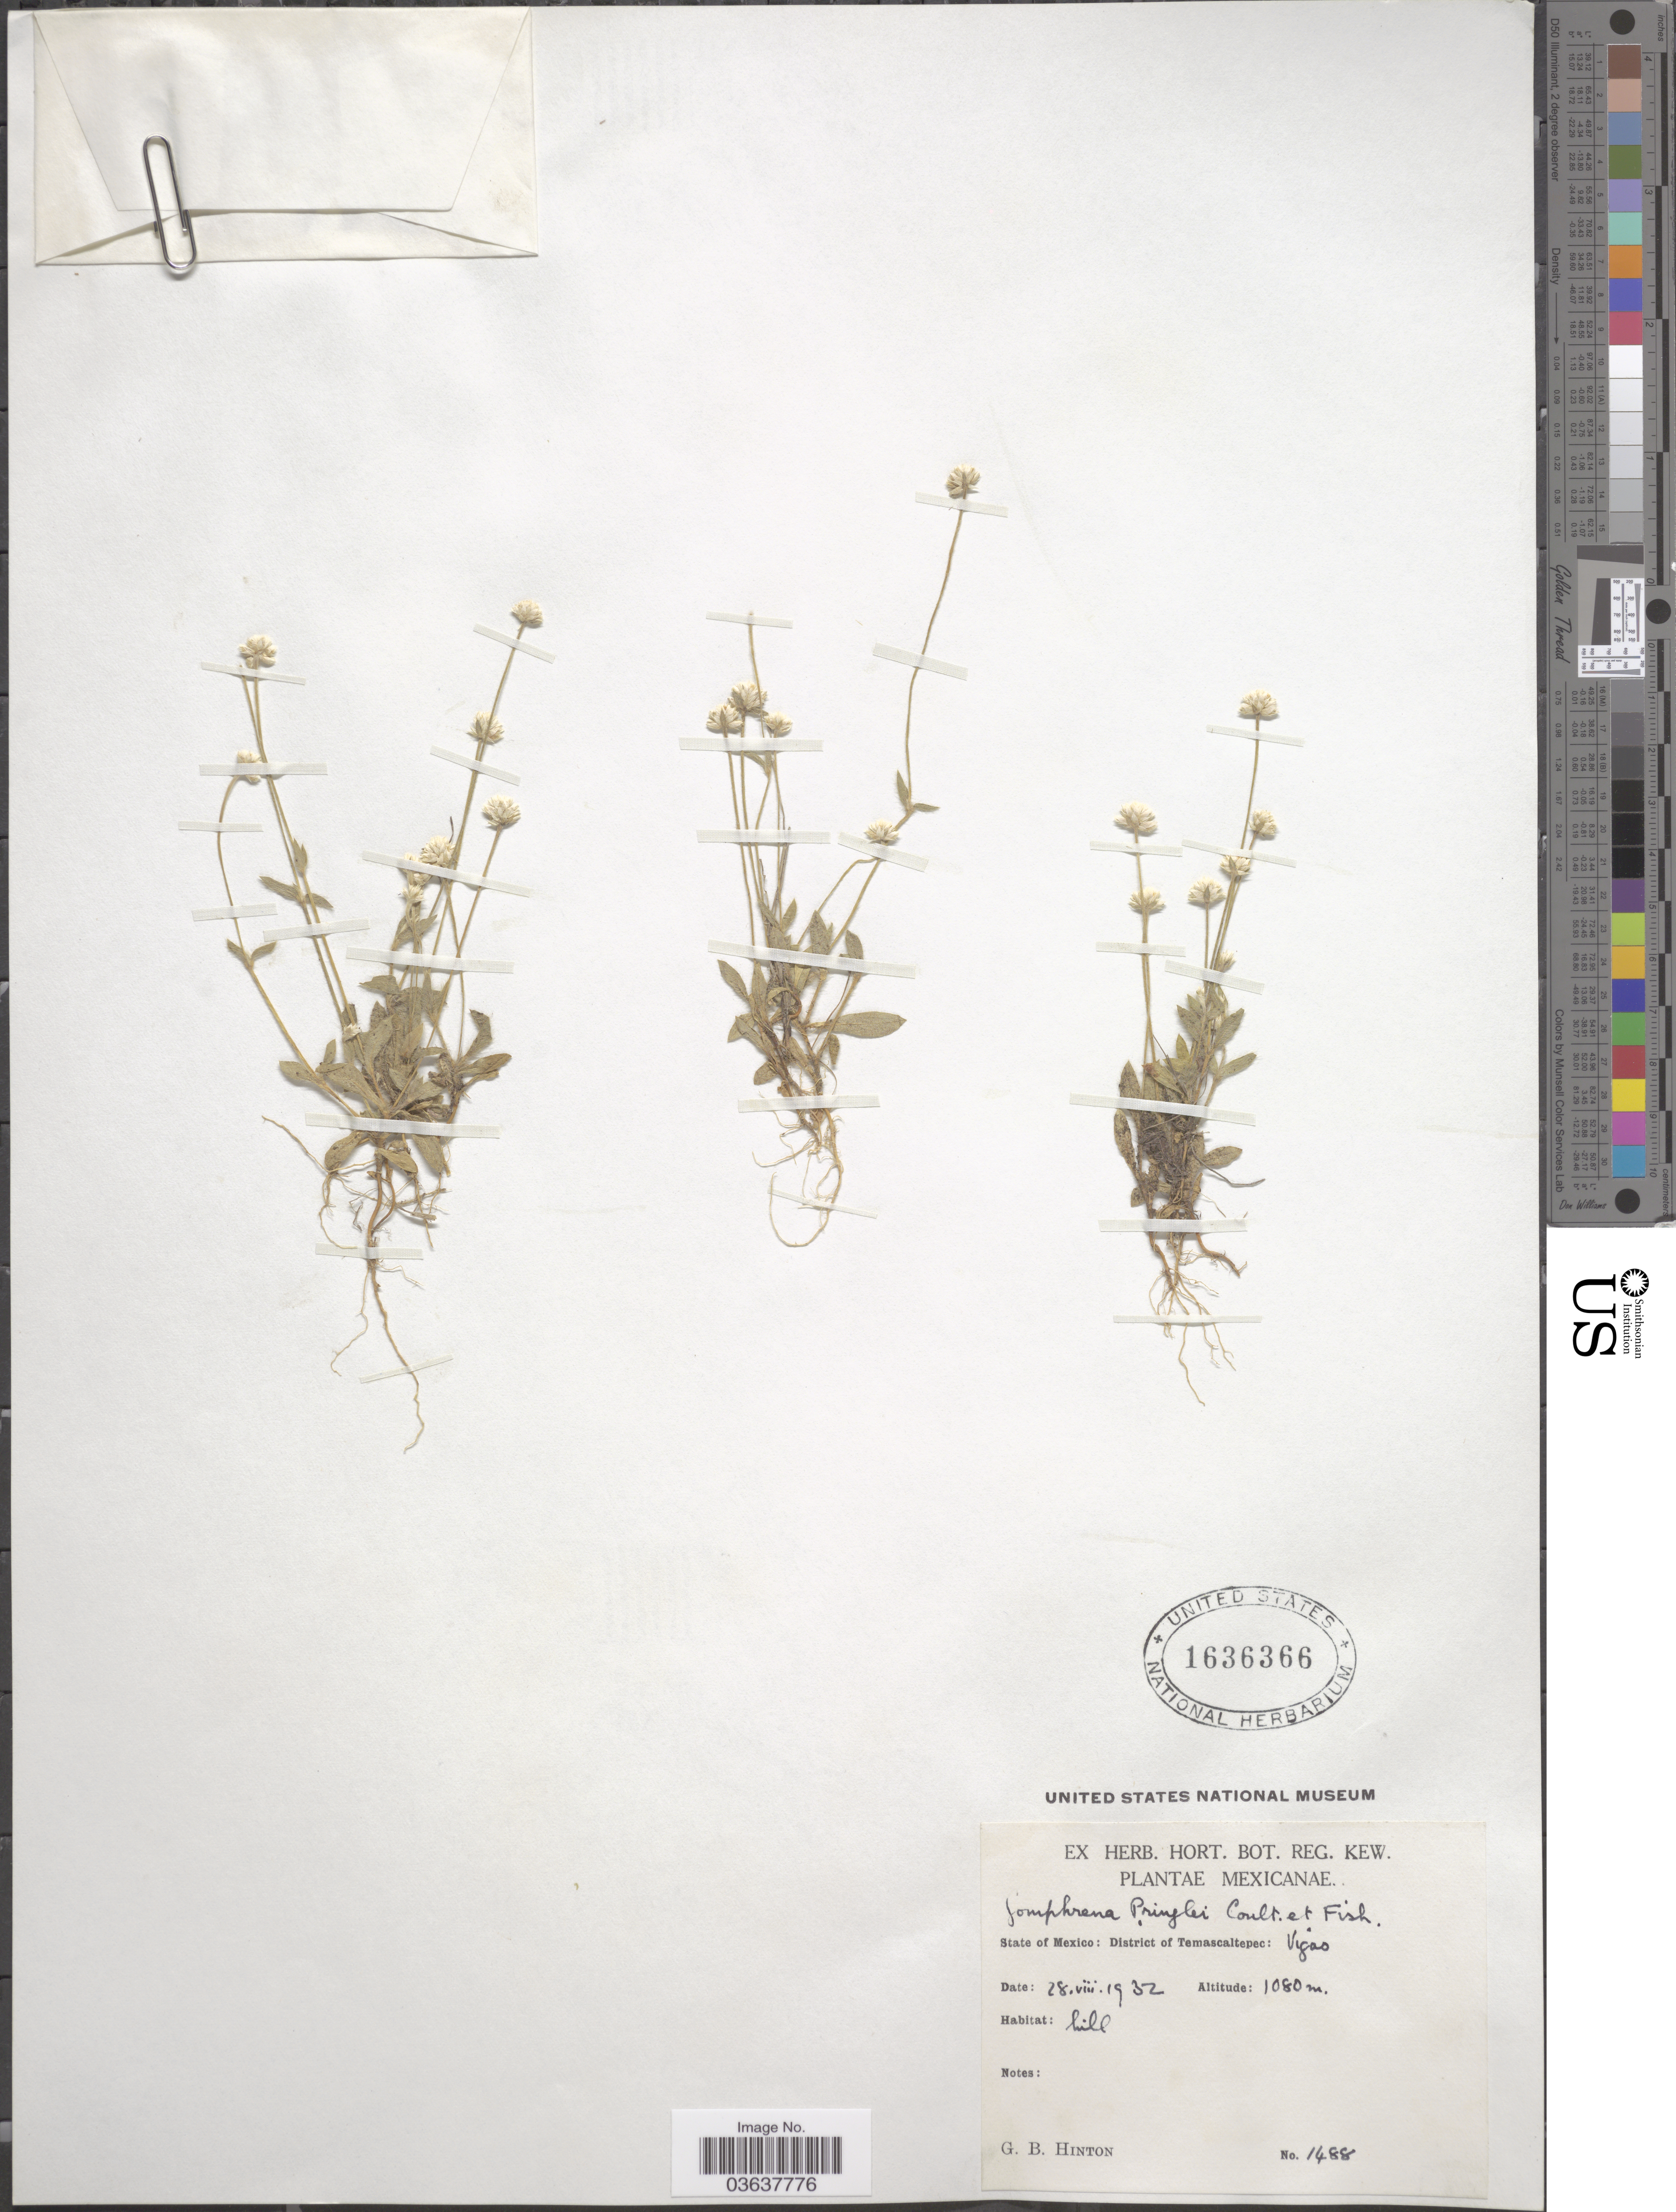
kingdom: Plantae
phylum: Tracheophyta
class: Magnoliopsida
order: Caryophyllales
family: Amaranthaceae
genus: Gomphrena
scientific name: Gomphrena pringlei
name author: J.M. Coult. & Fisher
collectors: G. B. Hinton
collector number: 1488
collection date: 1932-08-28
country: Mexico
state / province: México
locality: District of Temascaltepec: Vigas.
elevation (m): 1080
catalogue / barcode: US 1636366